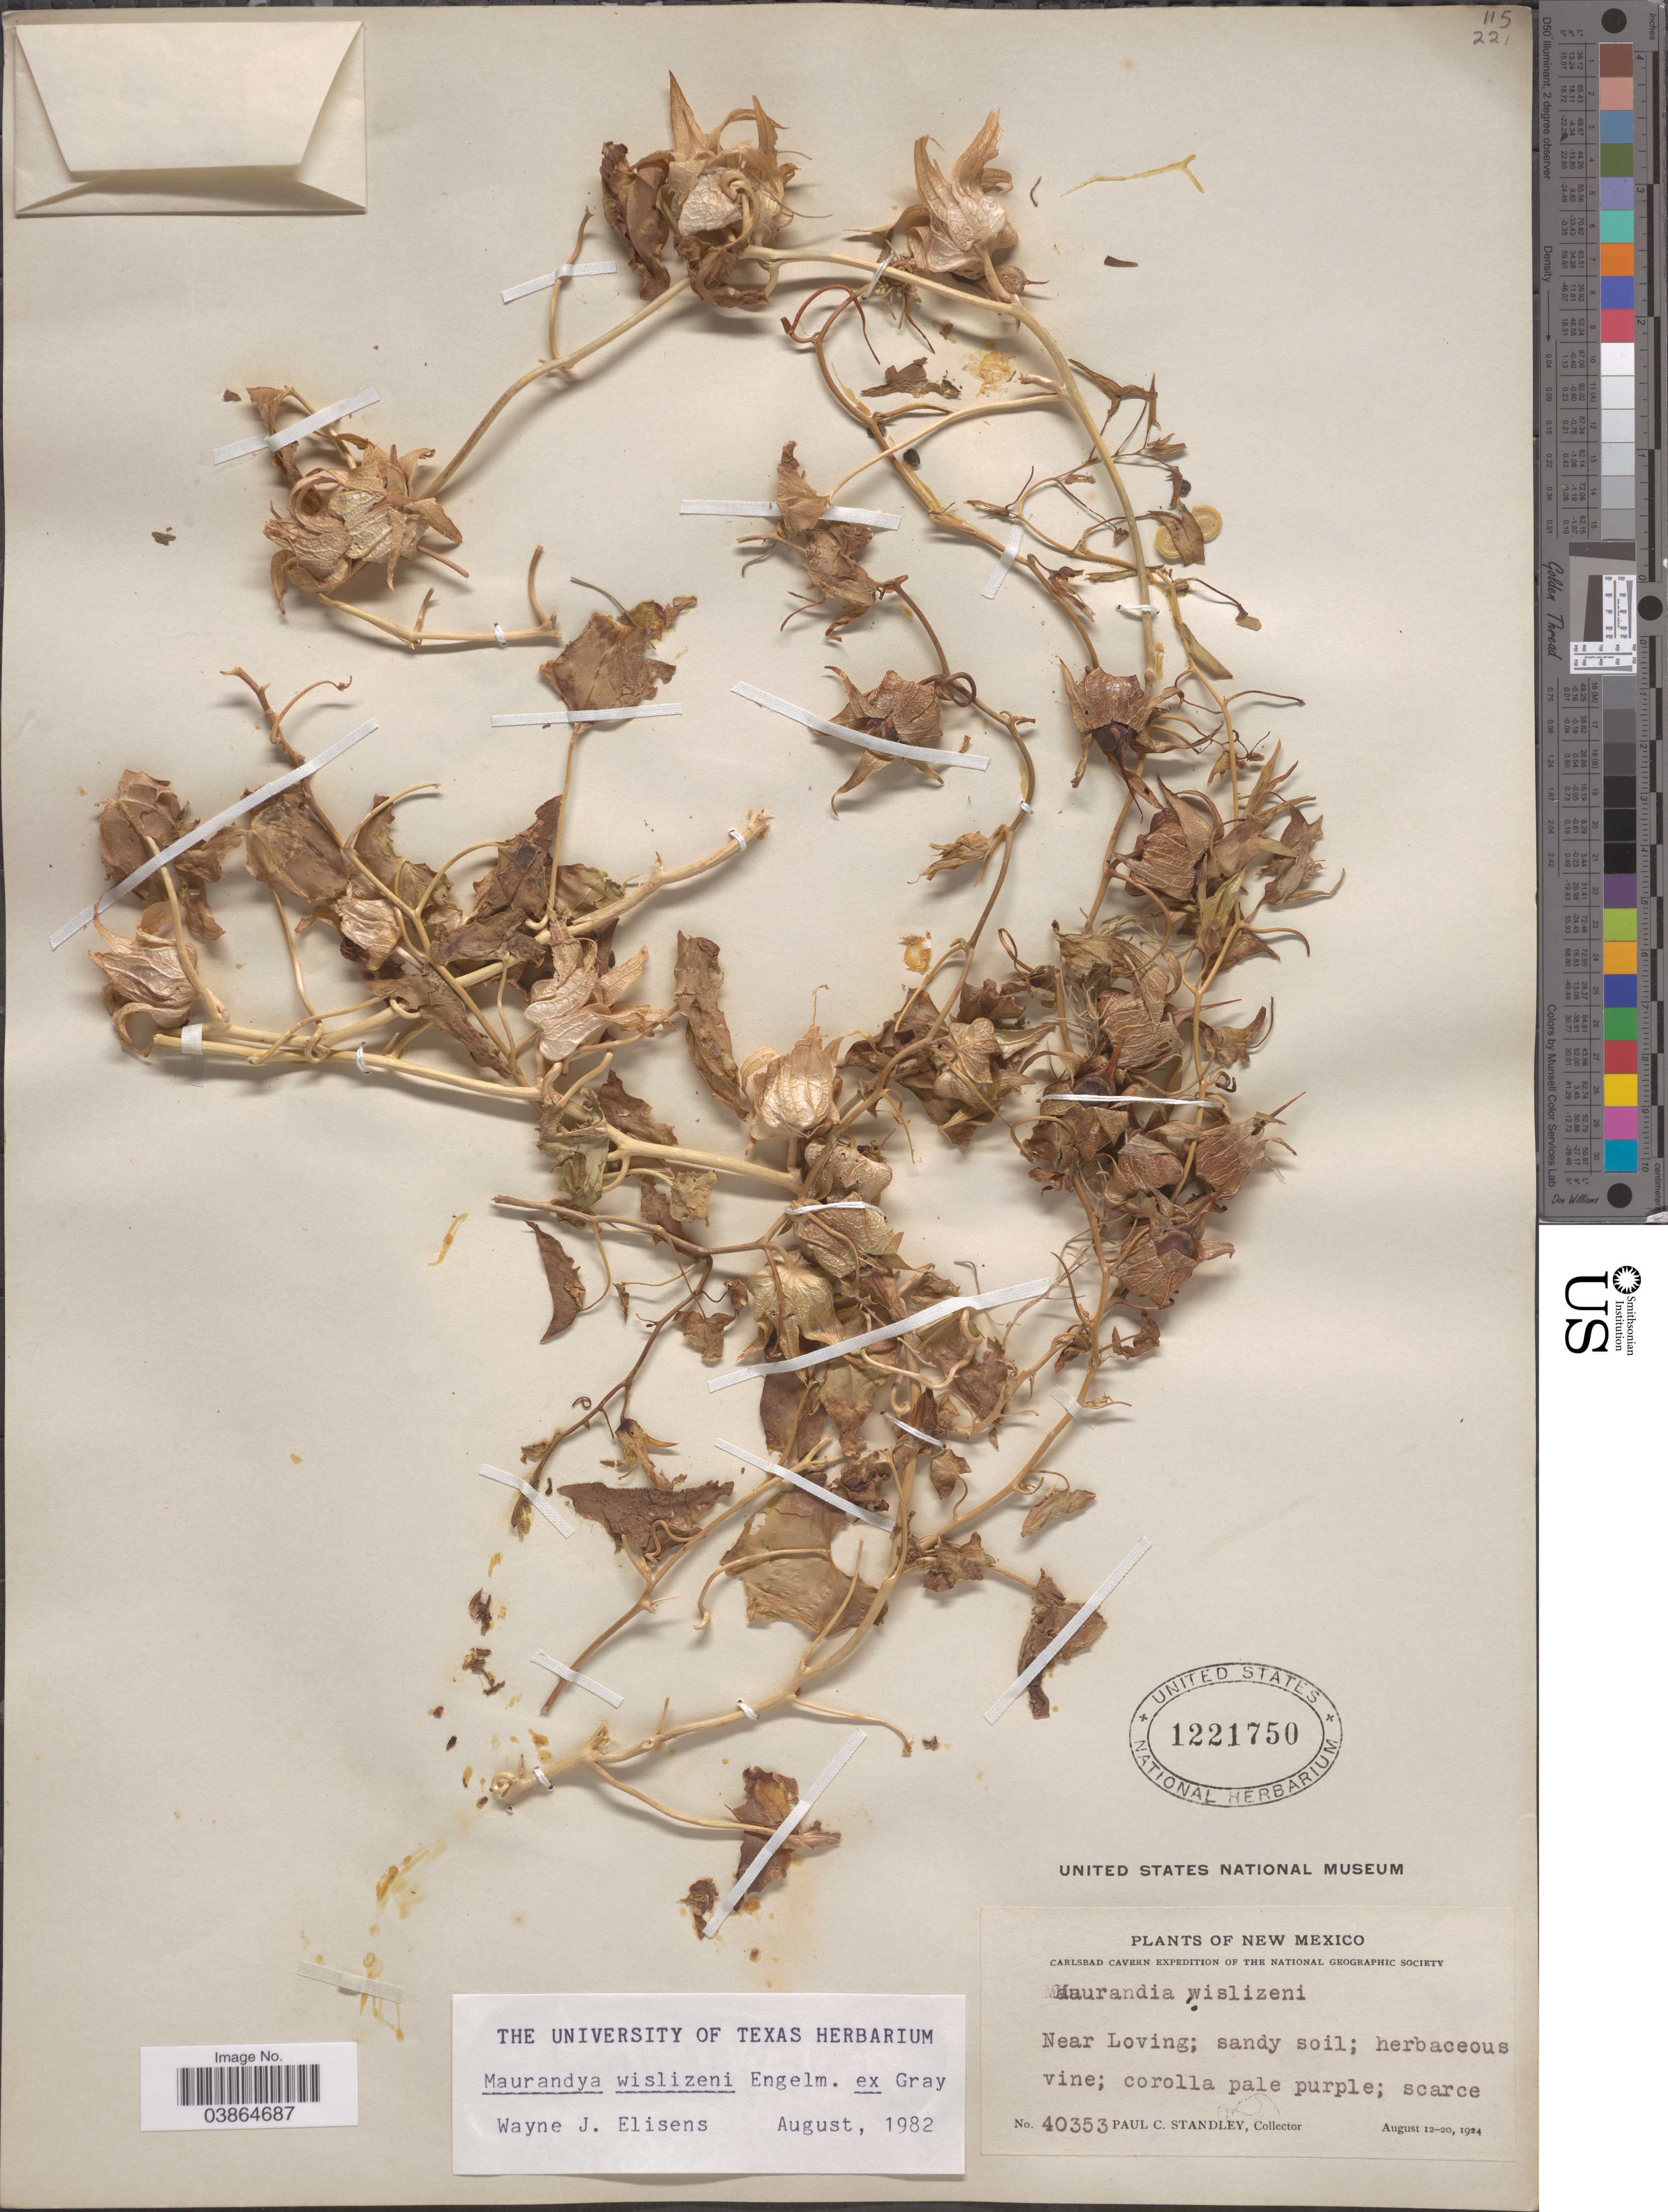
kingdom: Plantae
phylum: Tracheophyta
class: Magnoliopsida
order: Lamiales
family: Plantaginaceae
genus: Maurandya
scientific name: Maurandya wislizeni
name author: Engelm. ex A. Gray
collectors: P. C. Standley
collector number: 40353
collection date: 1924-08-12/1924-08-20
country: United States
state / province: New Mexico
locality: Near Loving.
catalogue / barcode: US 1221750